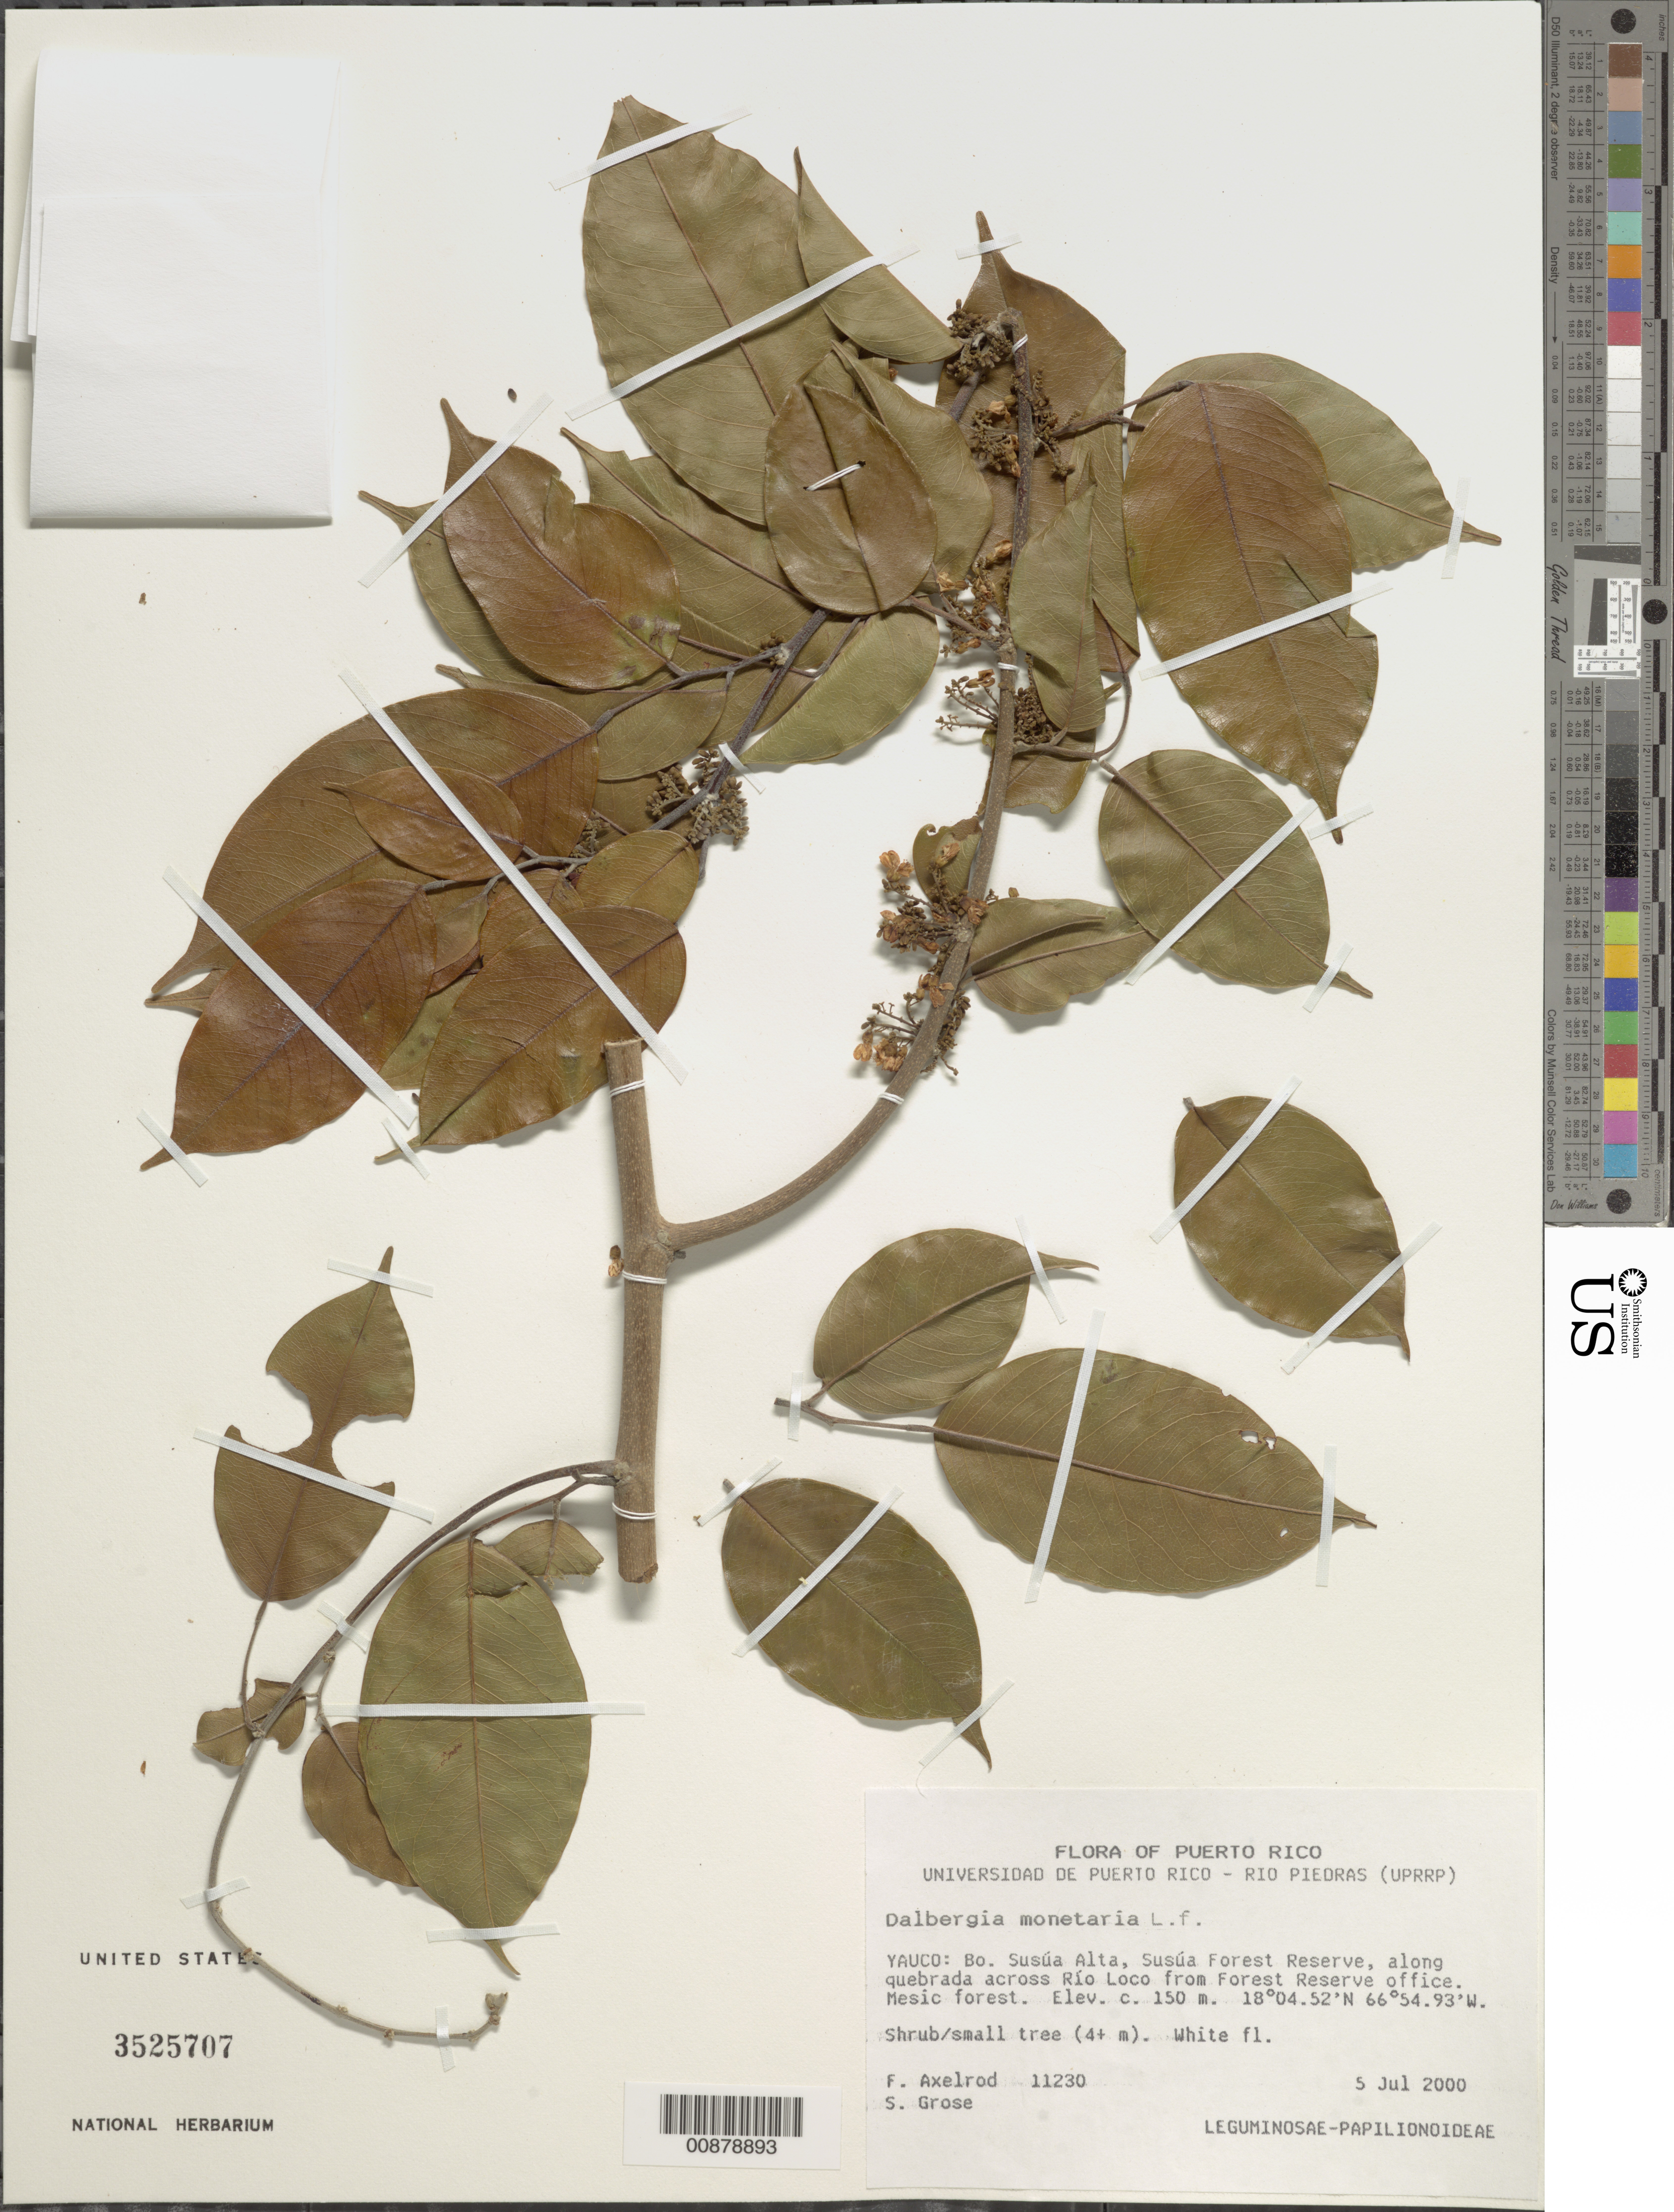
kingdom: Plantae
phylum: Tracheophyta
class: Magnoliopsida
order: Fabales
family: Fabaceae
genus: Dalbergia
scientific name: Dalbergia monetaria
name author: L. f.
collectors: F. S. Axelrod & S. Grose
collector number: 11230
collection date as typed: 05 Jul 2000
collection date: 2000-07-05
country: Puerto Rico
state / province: Yauco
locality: Bo. Susúa Alta, Susúa Forest Reserve, along quebrada across Río Loco from Forest Reserve office.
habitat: Mesic forest.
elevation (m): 150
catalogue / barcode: US 3525707